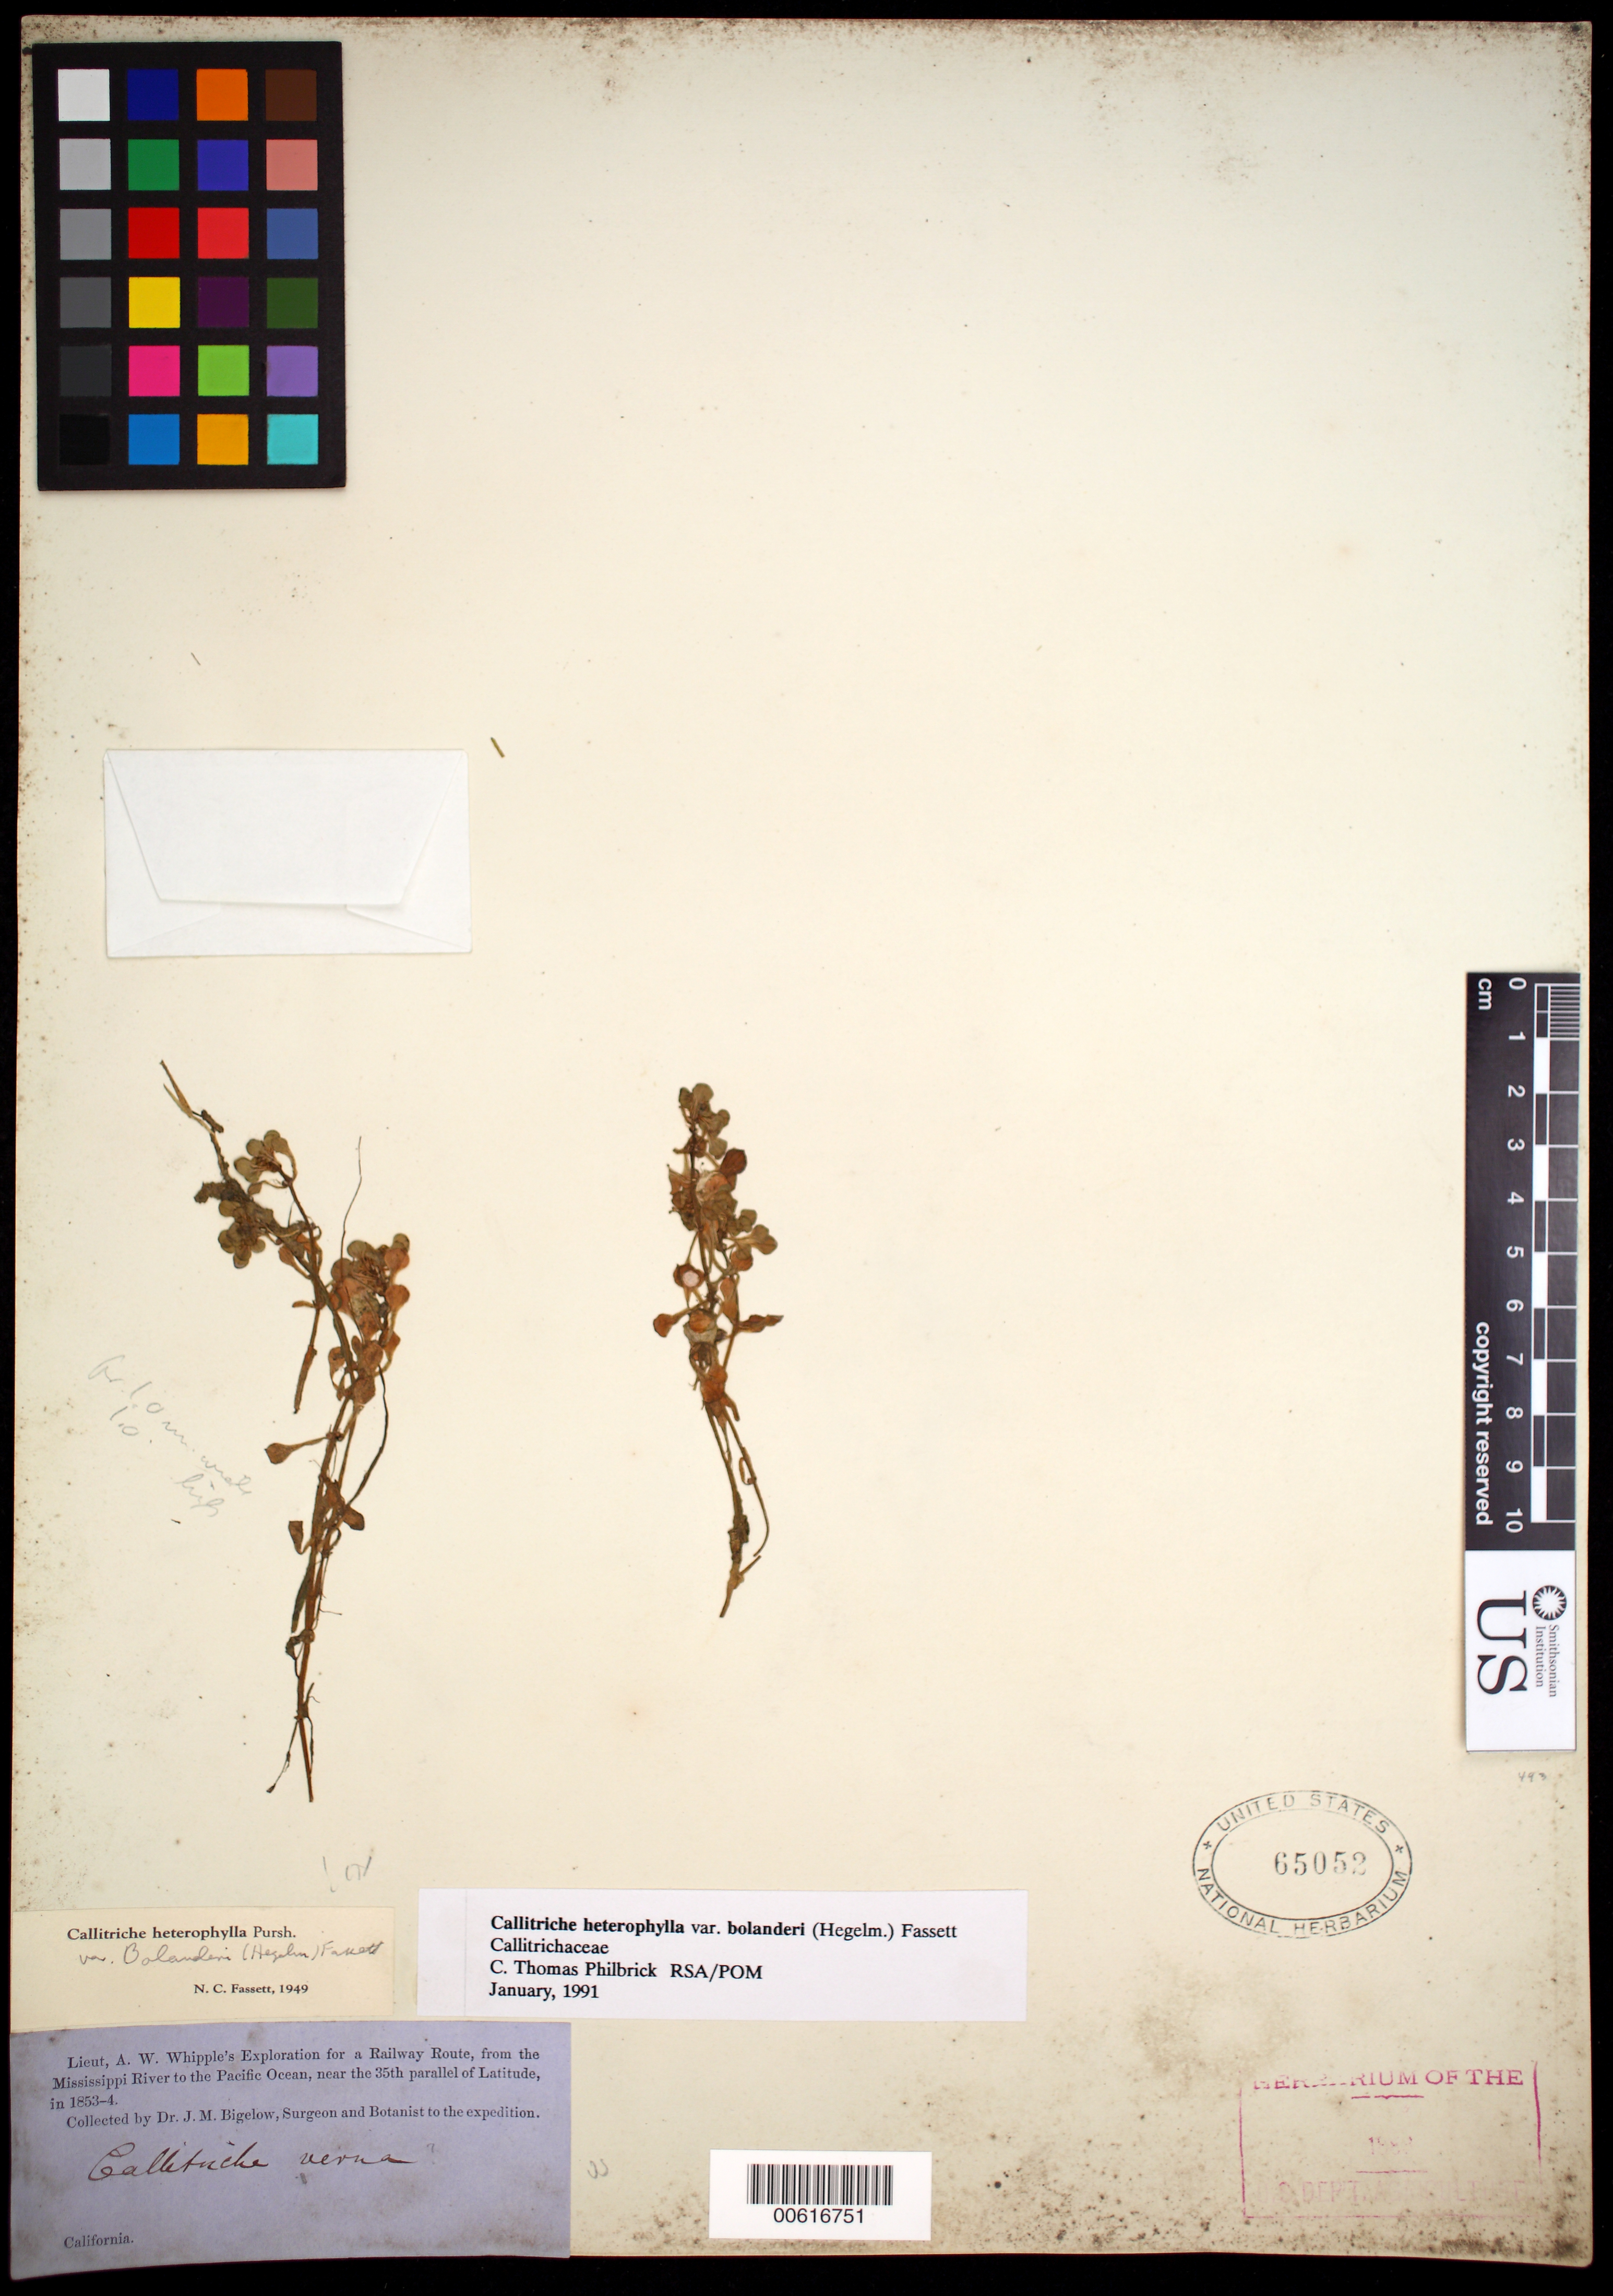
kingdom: Plantae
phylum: Tracheophyta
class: Magnoliopsida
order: Lamiales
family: Plantaginaceae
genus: Callitriche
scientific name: Callitriche heterophylla var. bolanderi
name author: (Hegelm.) Fassett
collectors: J. M. Bigelow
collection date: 1853/1854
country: United States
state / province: California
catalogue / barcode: US 65052